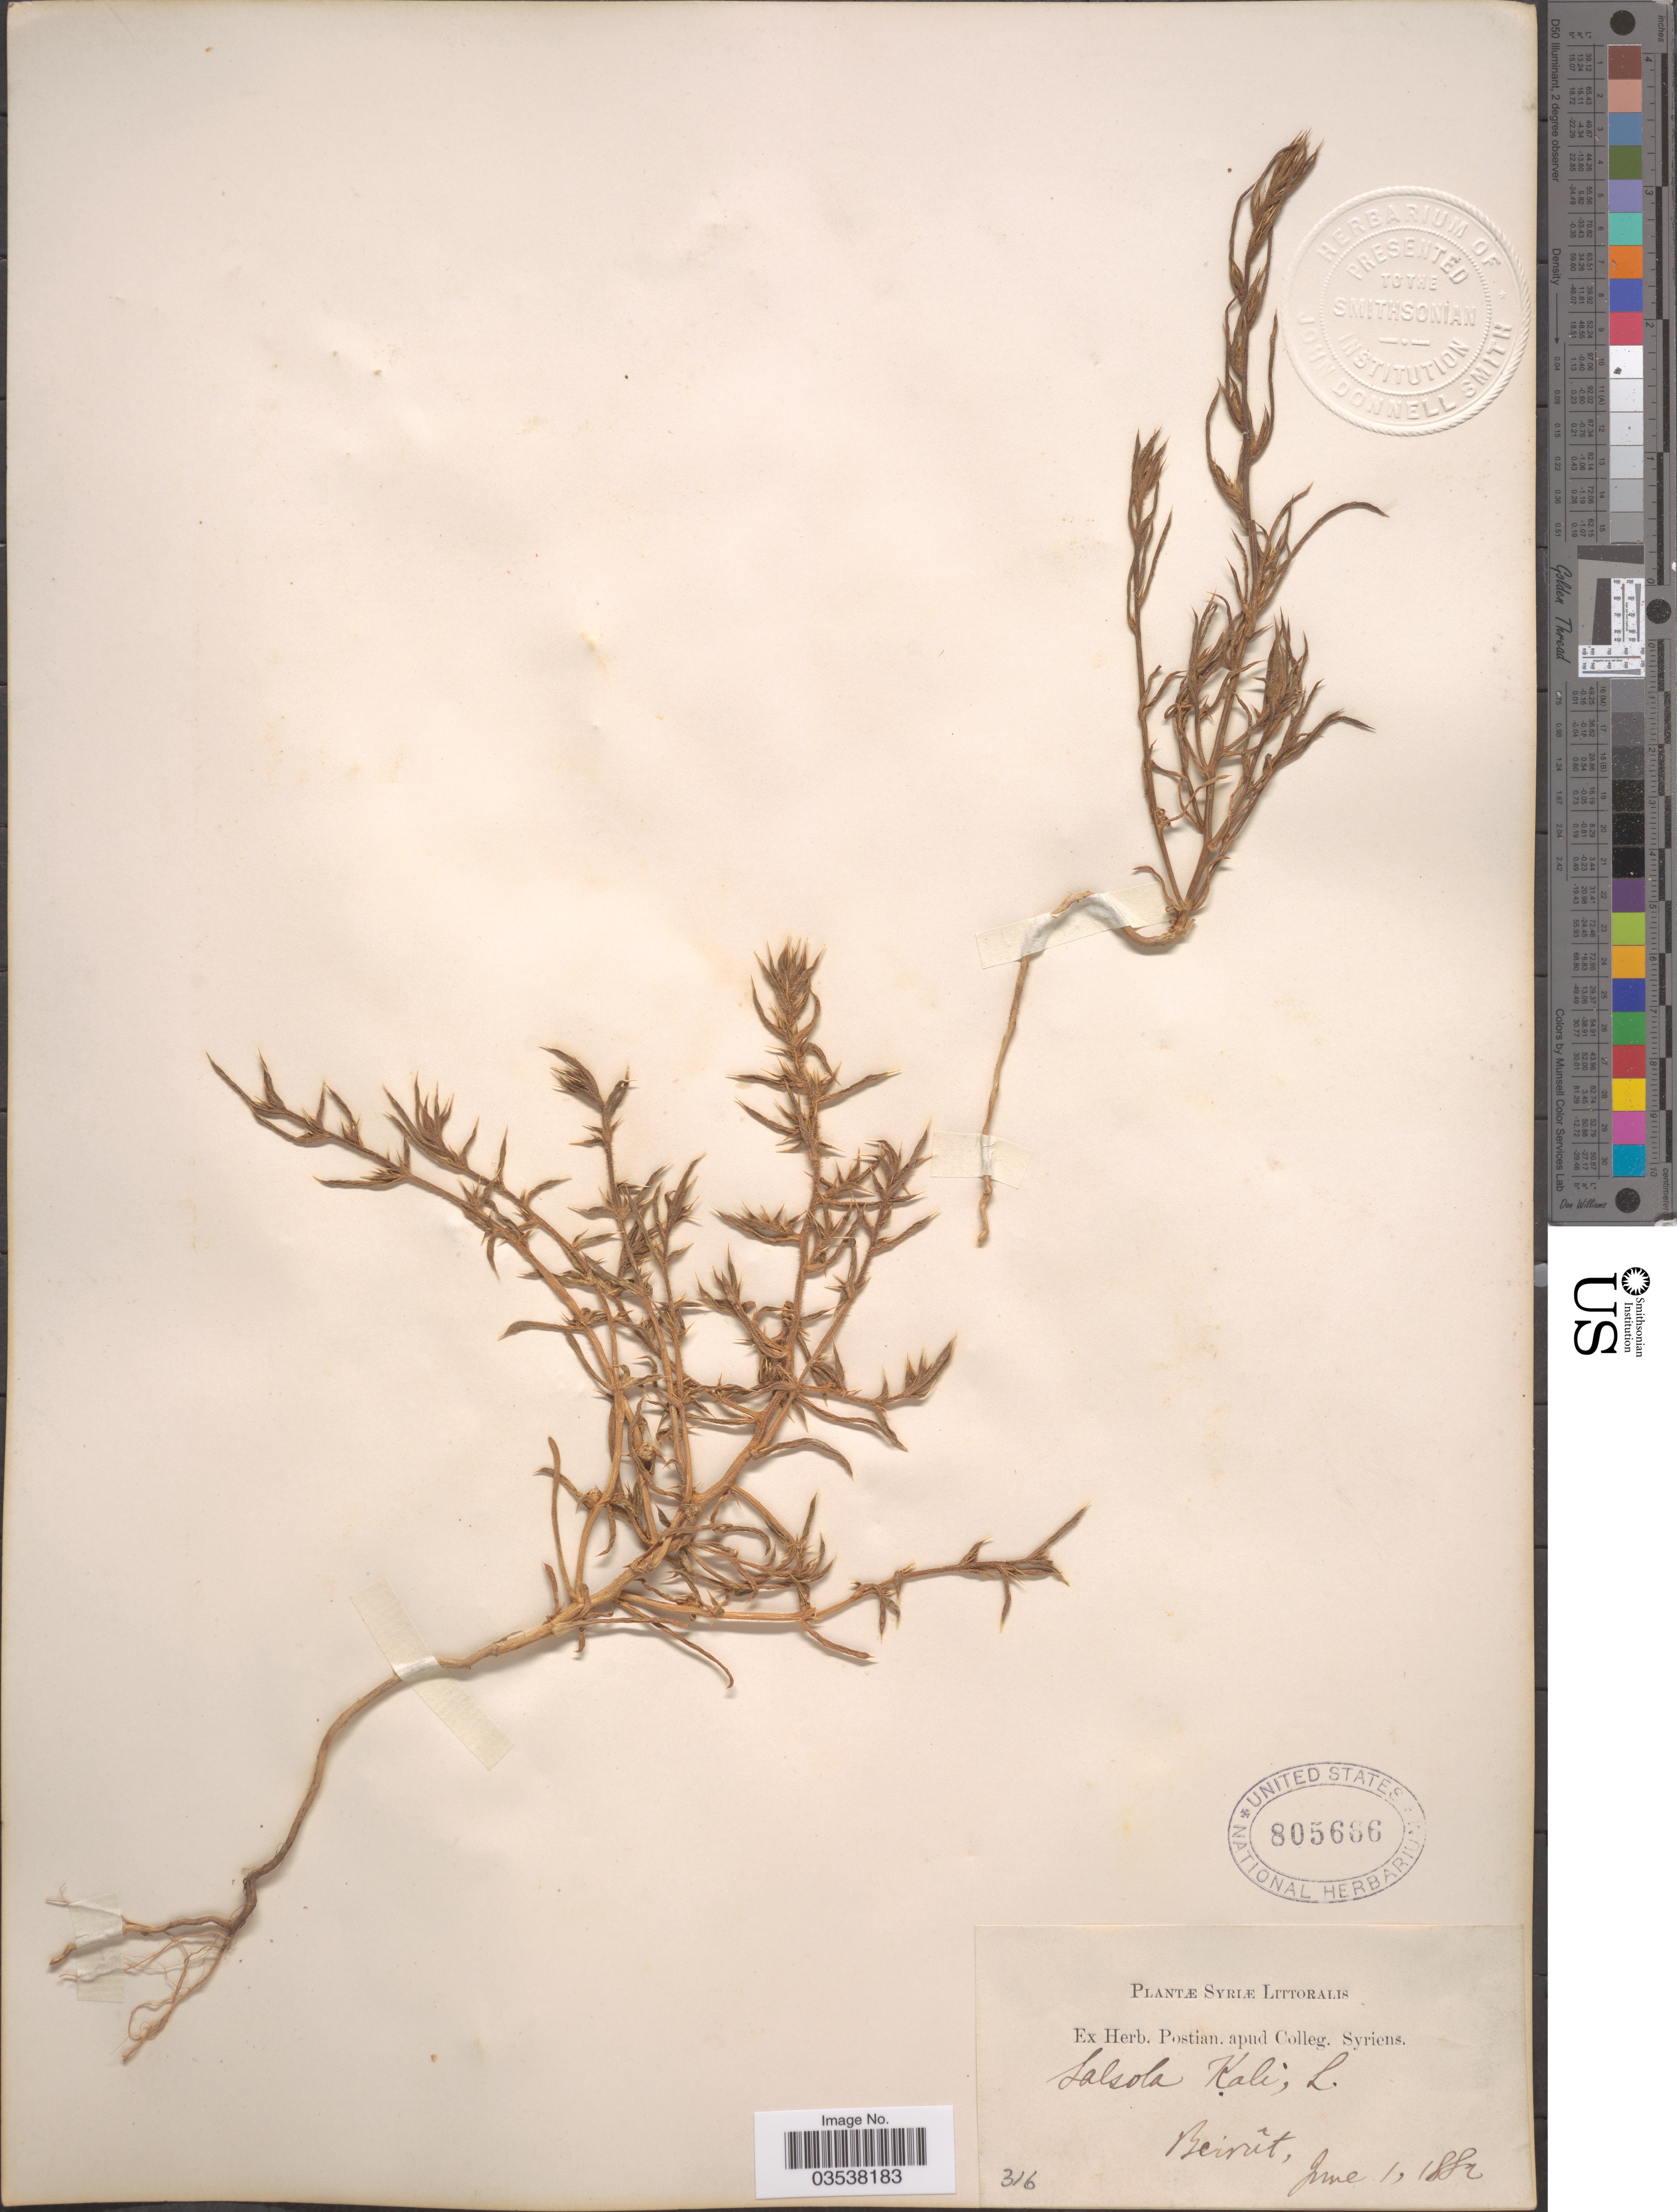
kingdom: Plantae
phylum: Tracheophyta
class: Magnoliopsida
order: Caryophyllales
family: Amaranthaceae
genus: Salsola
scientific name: Salsola kali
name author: L.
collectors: ex herb. Postian. apud Colleg. Syriens. Protest. USE "Fannie P. A. Shepard" (10308853) AS PRIMARY COLLECTOR INSTEAD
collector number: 316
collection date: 1882-06-01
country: Lebanon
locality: Syriæ Littoralis. Beirût.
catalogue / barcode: US 805666